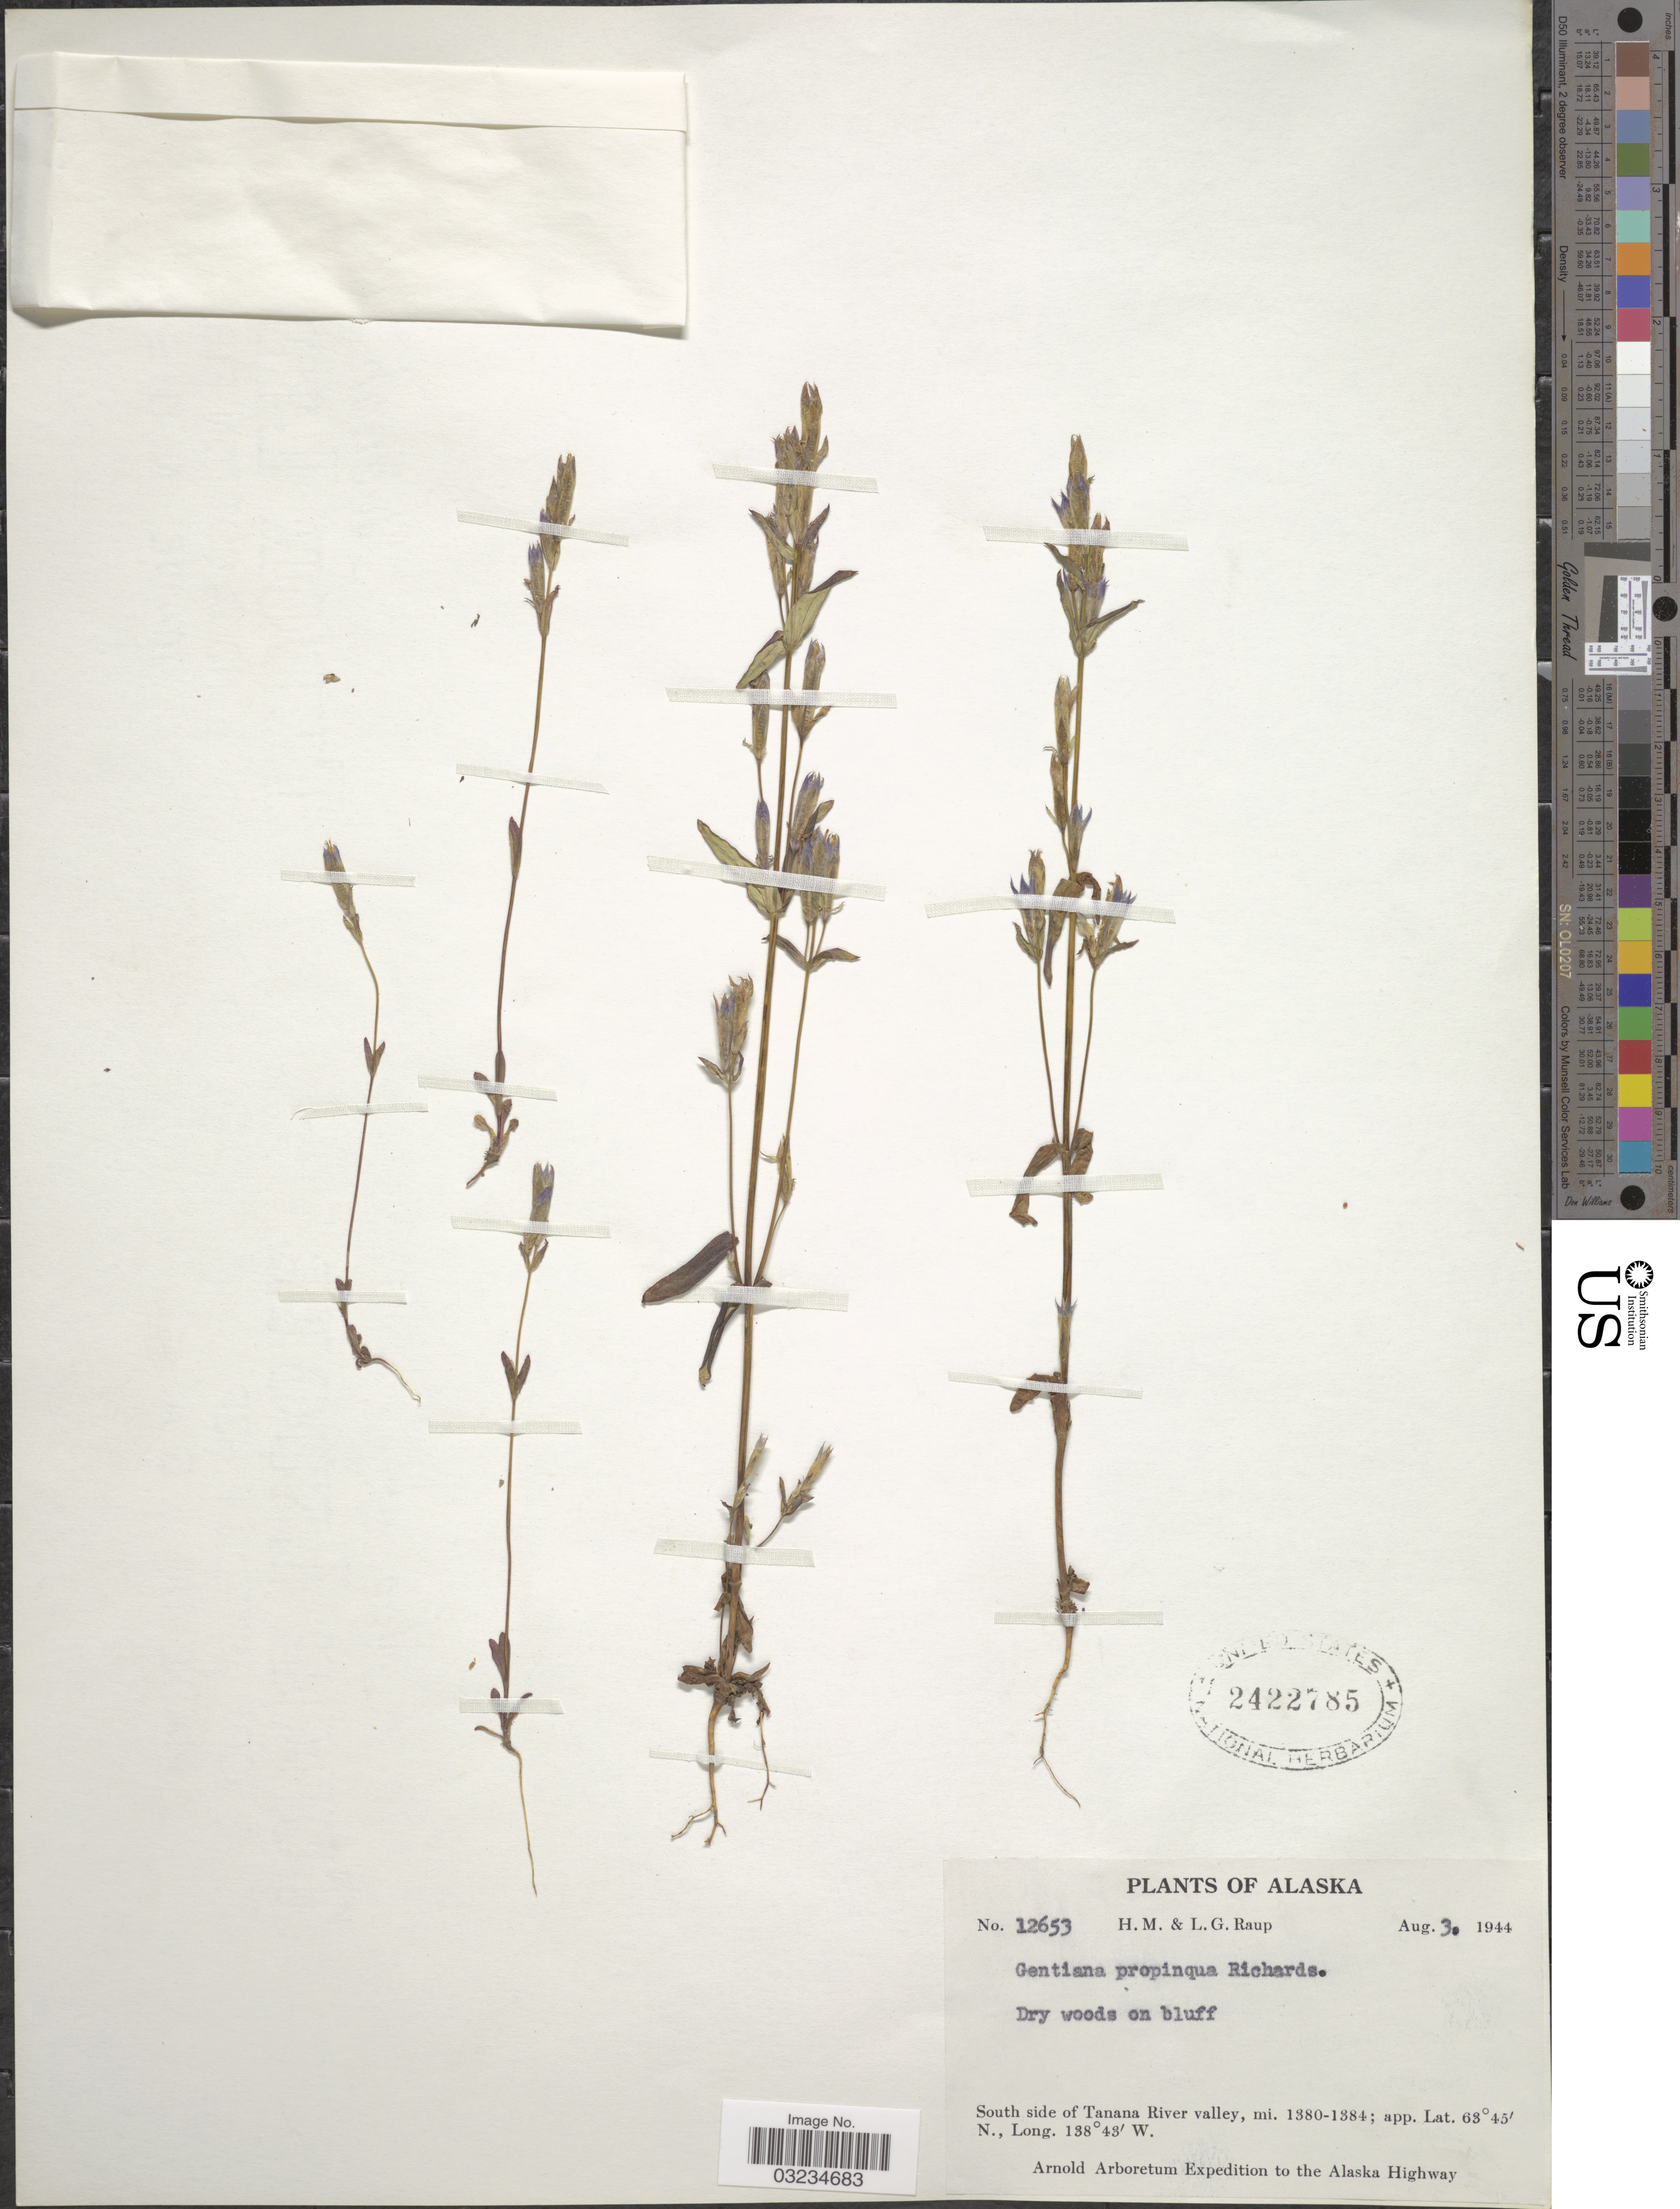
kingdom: Plantae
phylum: Tracheophyta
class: Magnoliopsida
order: Gentianales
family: Gentianaceae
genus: Gentiana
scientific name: Gentiana propinqua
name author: Richards.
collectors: H. Raup & L. Raup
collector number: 12653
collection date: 1944-08-03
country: United States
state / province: Alaska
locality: South side of Tanana River valley, mi. 1380-1384. Alaska Highway.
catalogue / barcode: US 2422785